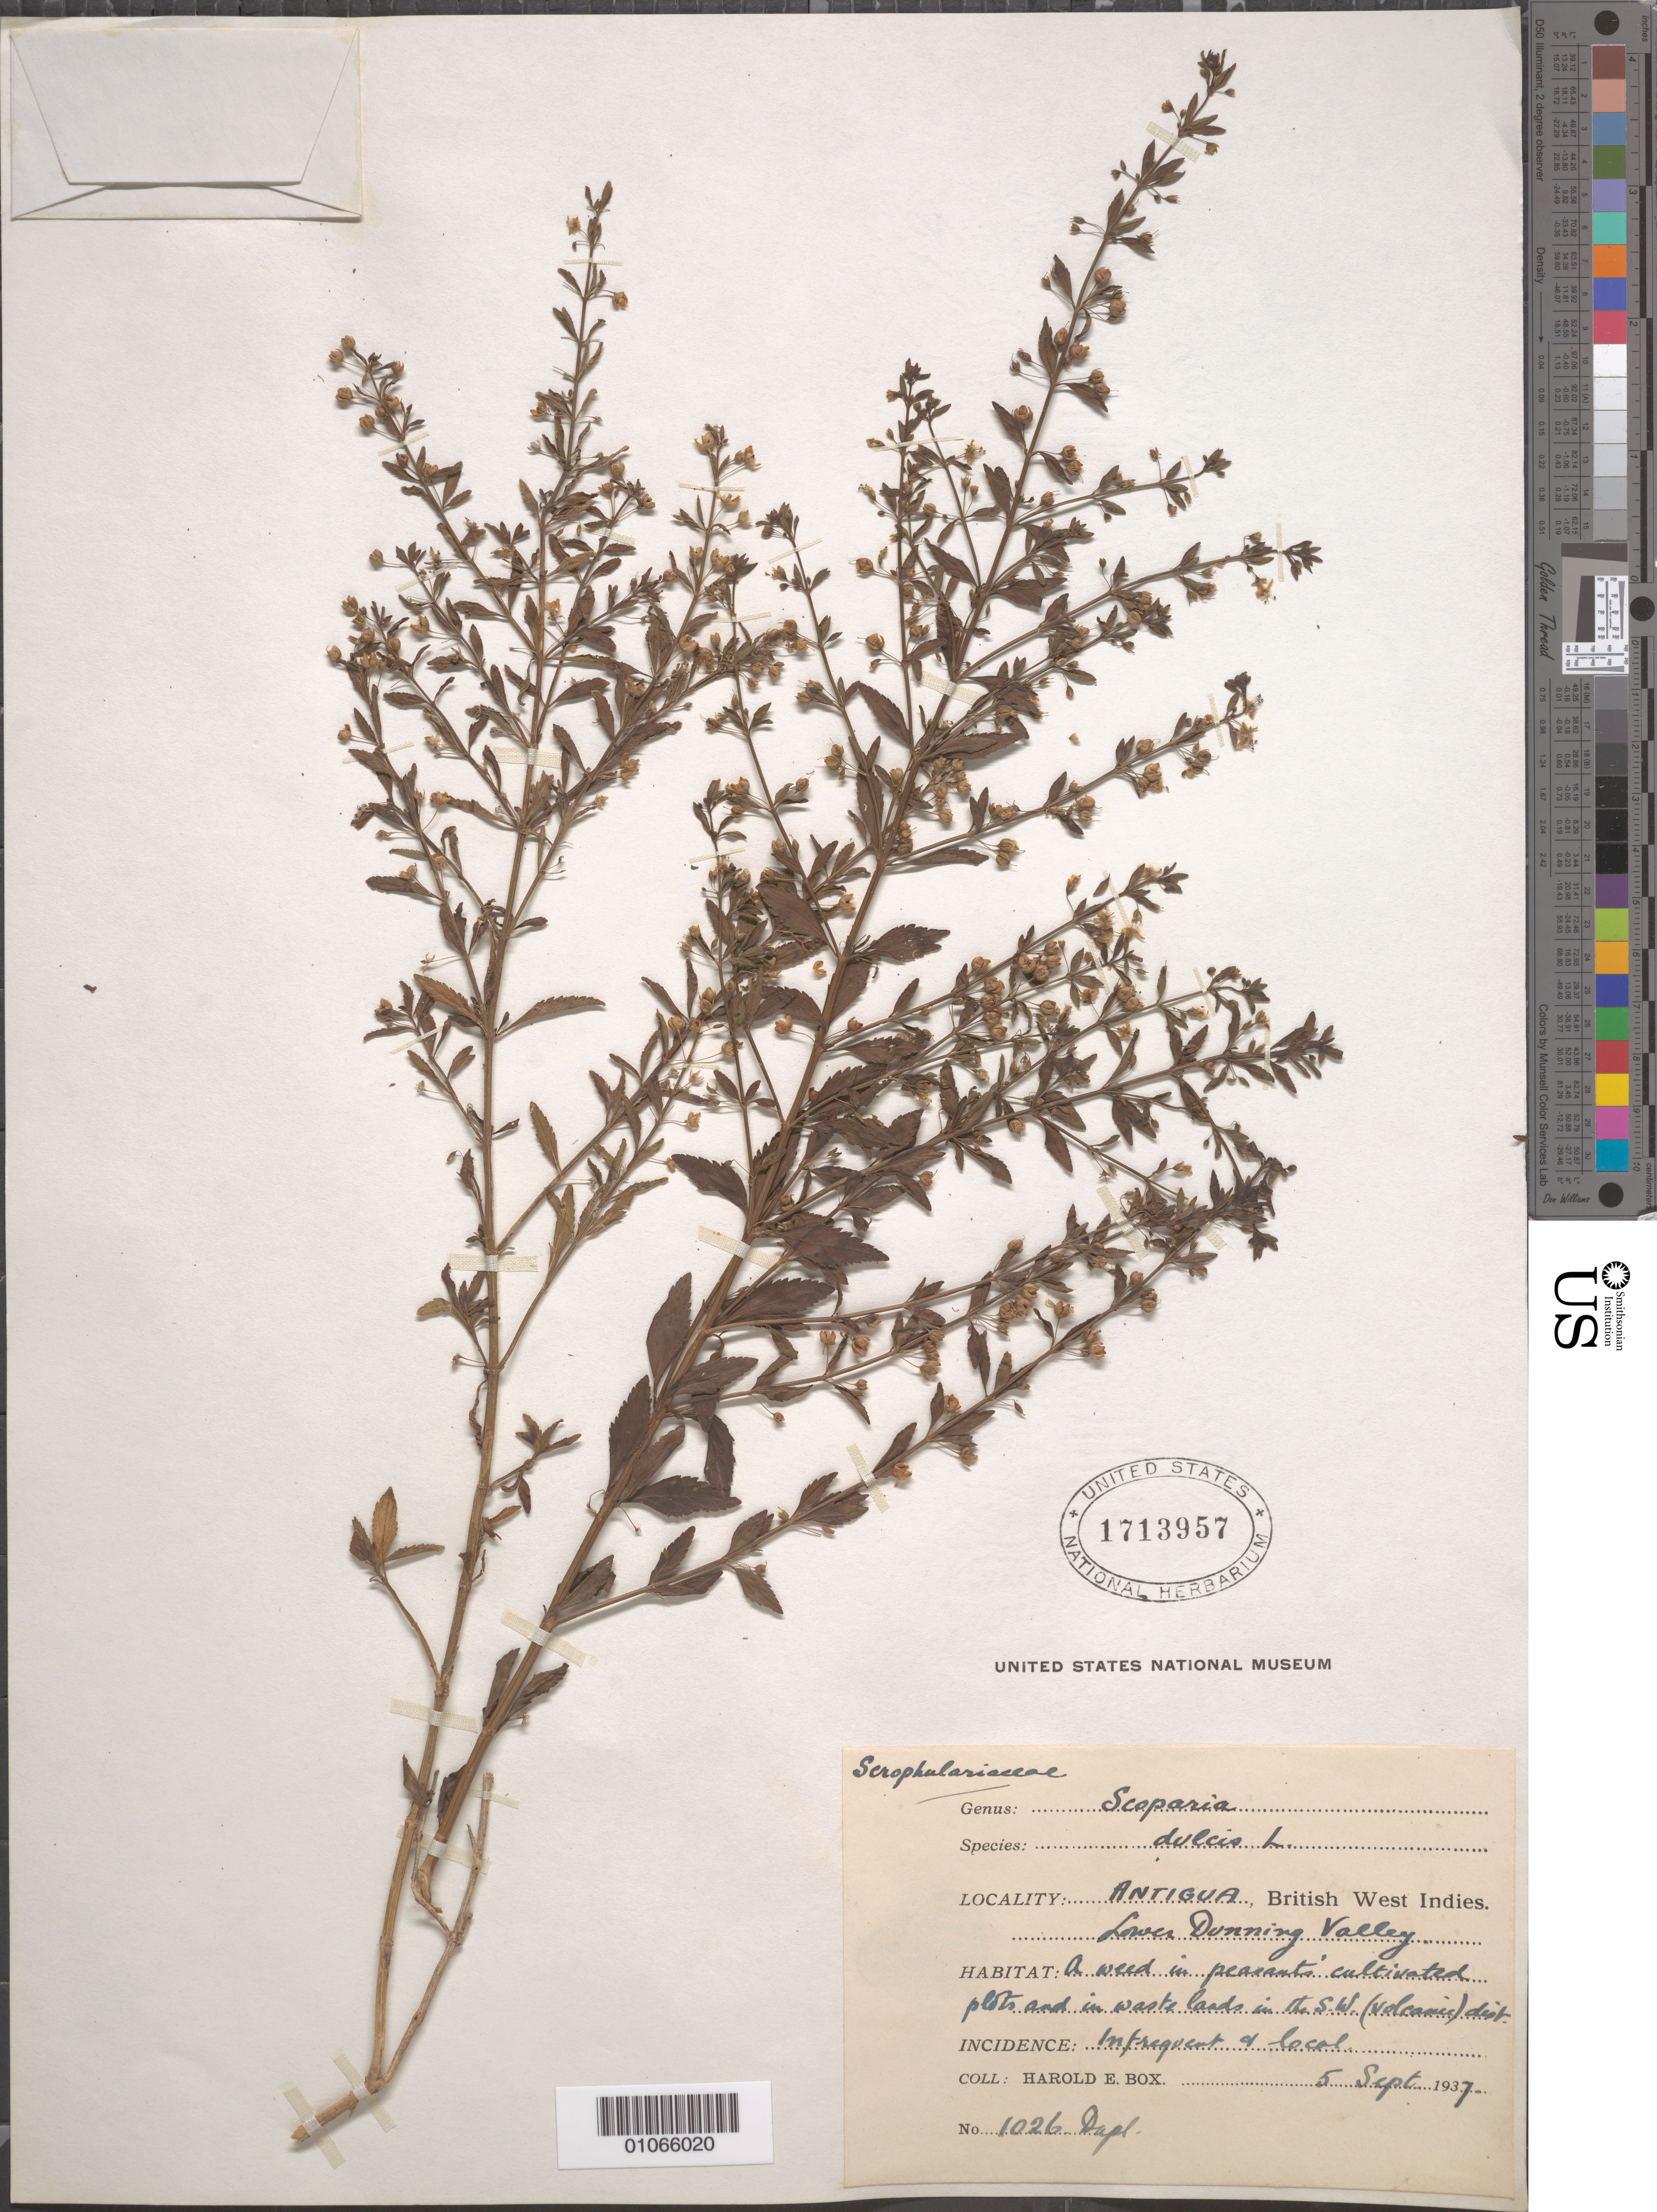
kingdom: Plantae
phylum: Tracheophyta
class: Magnoliopsida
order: Lamiales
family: Plantaginaceae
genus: Scoparia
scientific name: Scoparia dulcis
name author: L.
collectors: H. E. Box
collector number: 1026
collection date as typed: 05 Sep 1937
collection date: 1937-09-05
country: Antigua and Barbuda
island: Antigua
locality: Lower Donning Valley. In cultivated lands and waste lands in the southwestern (volcanic) departamente.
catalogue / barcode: US 1713957